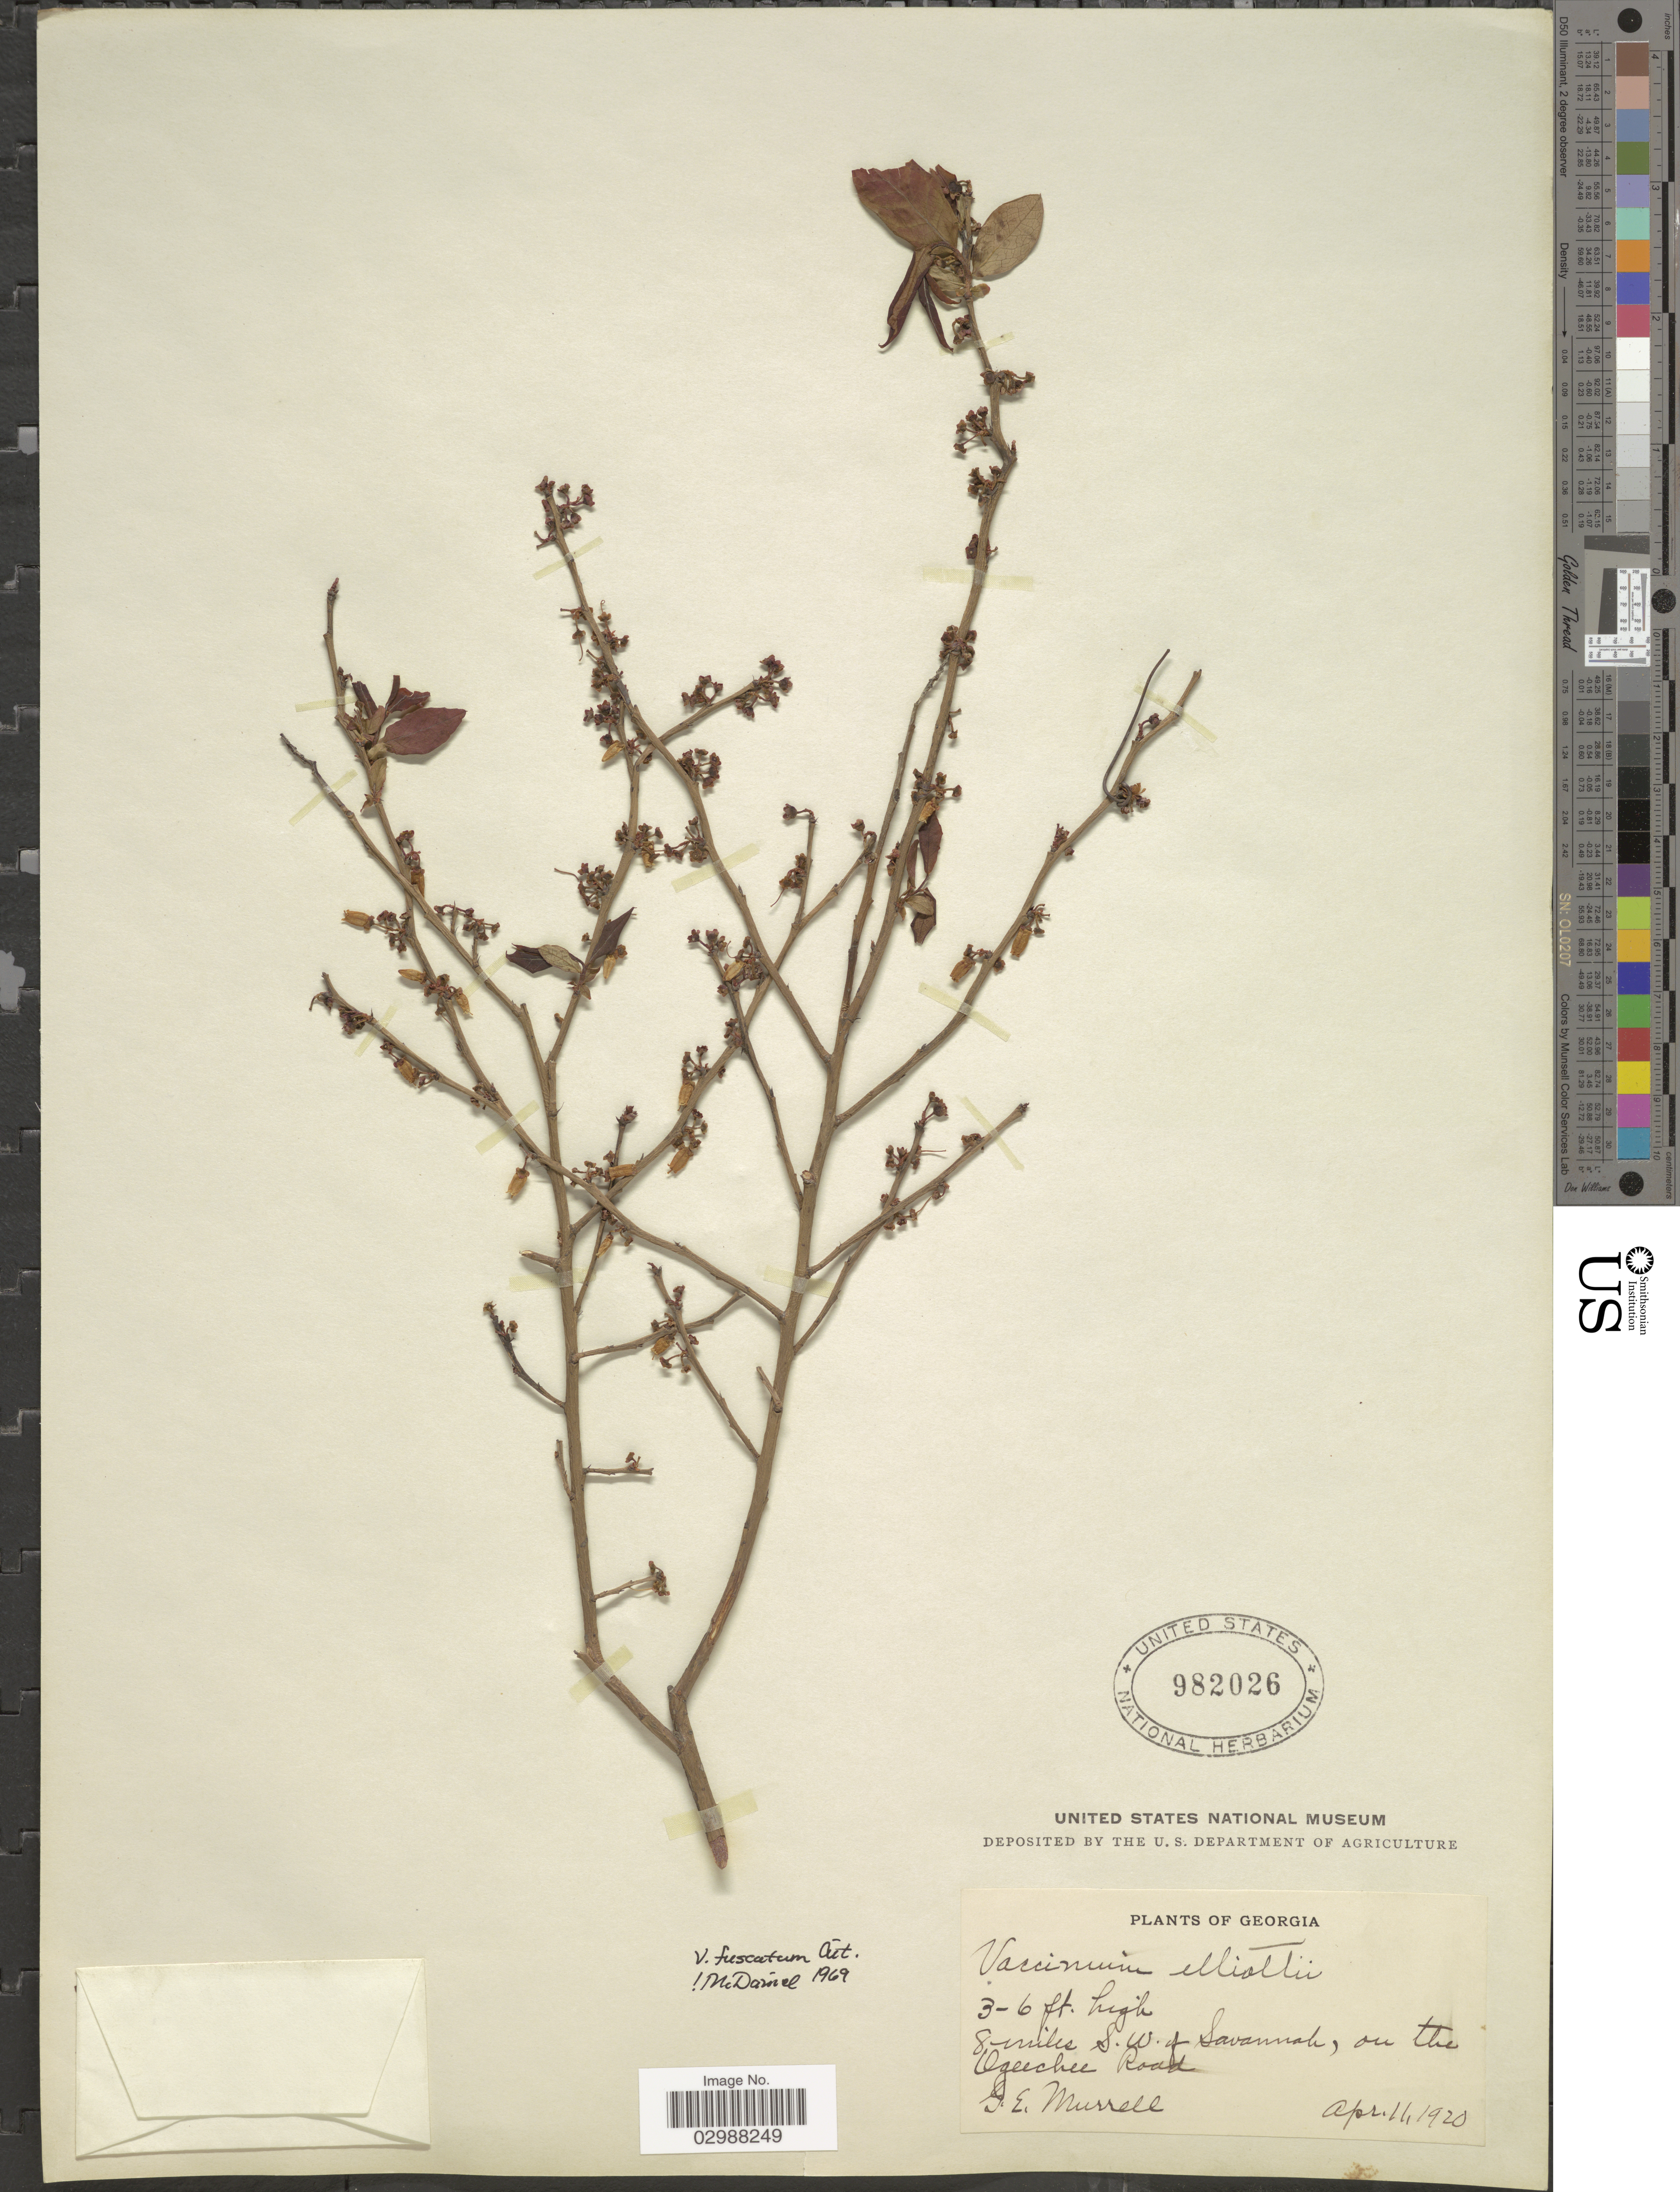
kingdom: Plantae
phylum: Tracheophyta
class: Magnoliopsida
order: Ericales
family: Ericaceae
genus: Vaccinium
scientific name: Vaccinium formosum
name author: Andrews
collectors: G. Murrell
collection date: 1920-04-11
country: United States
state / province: Georgia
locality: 8 miles S.W. of Savannah, on the Ogeechee Road.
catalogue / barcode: US 982026